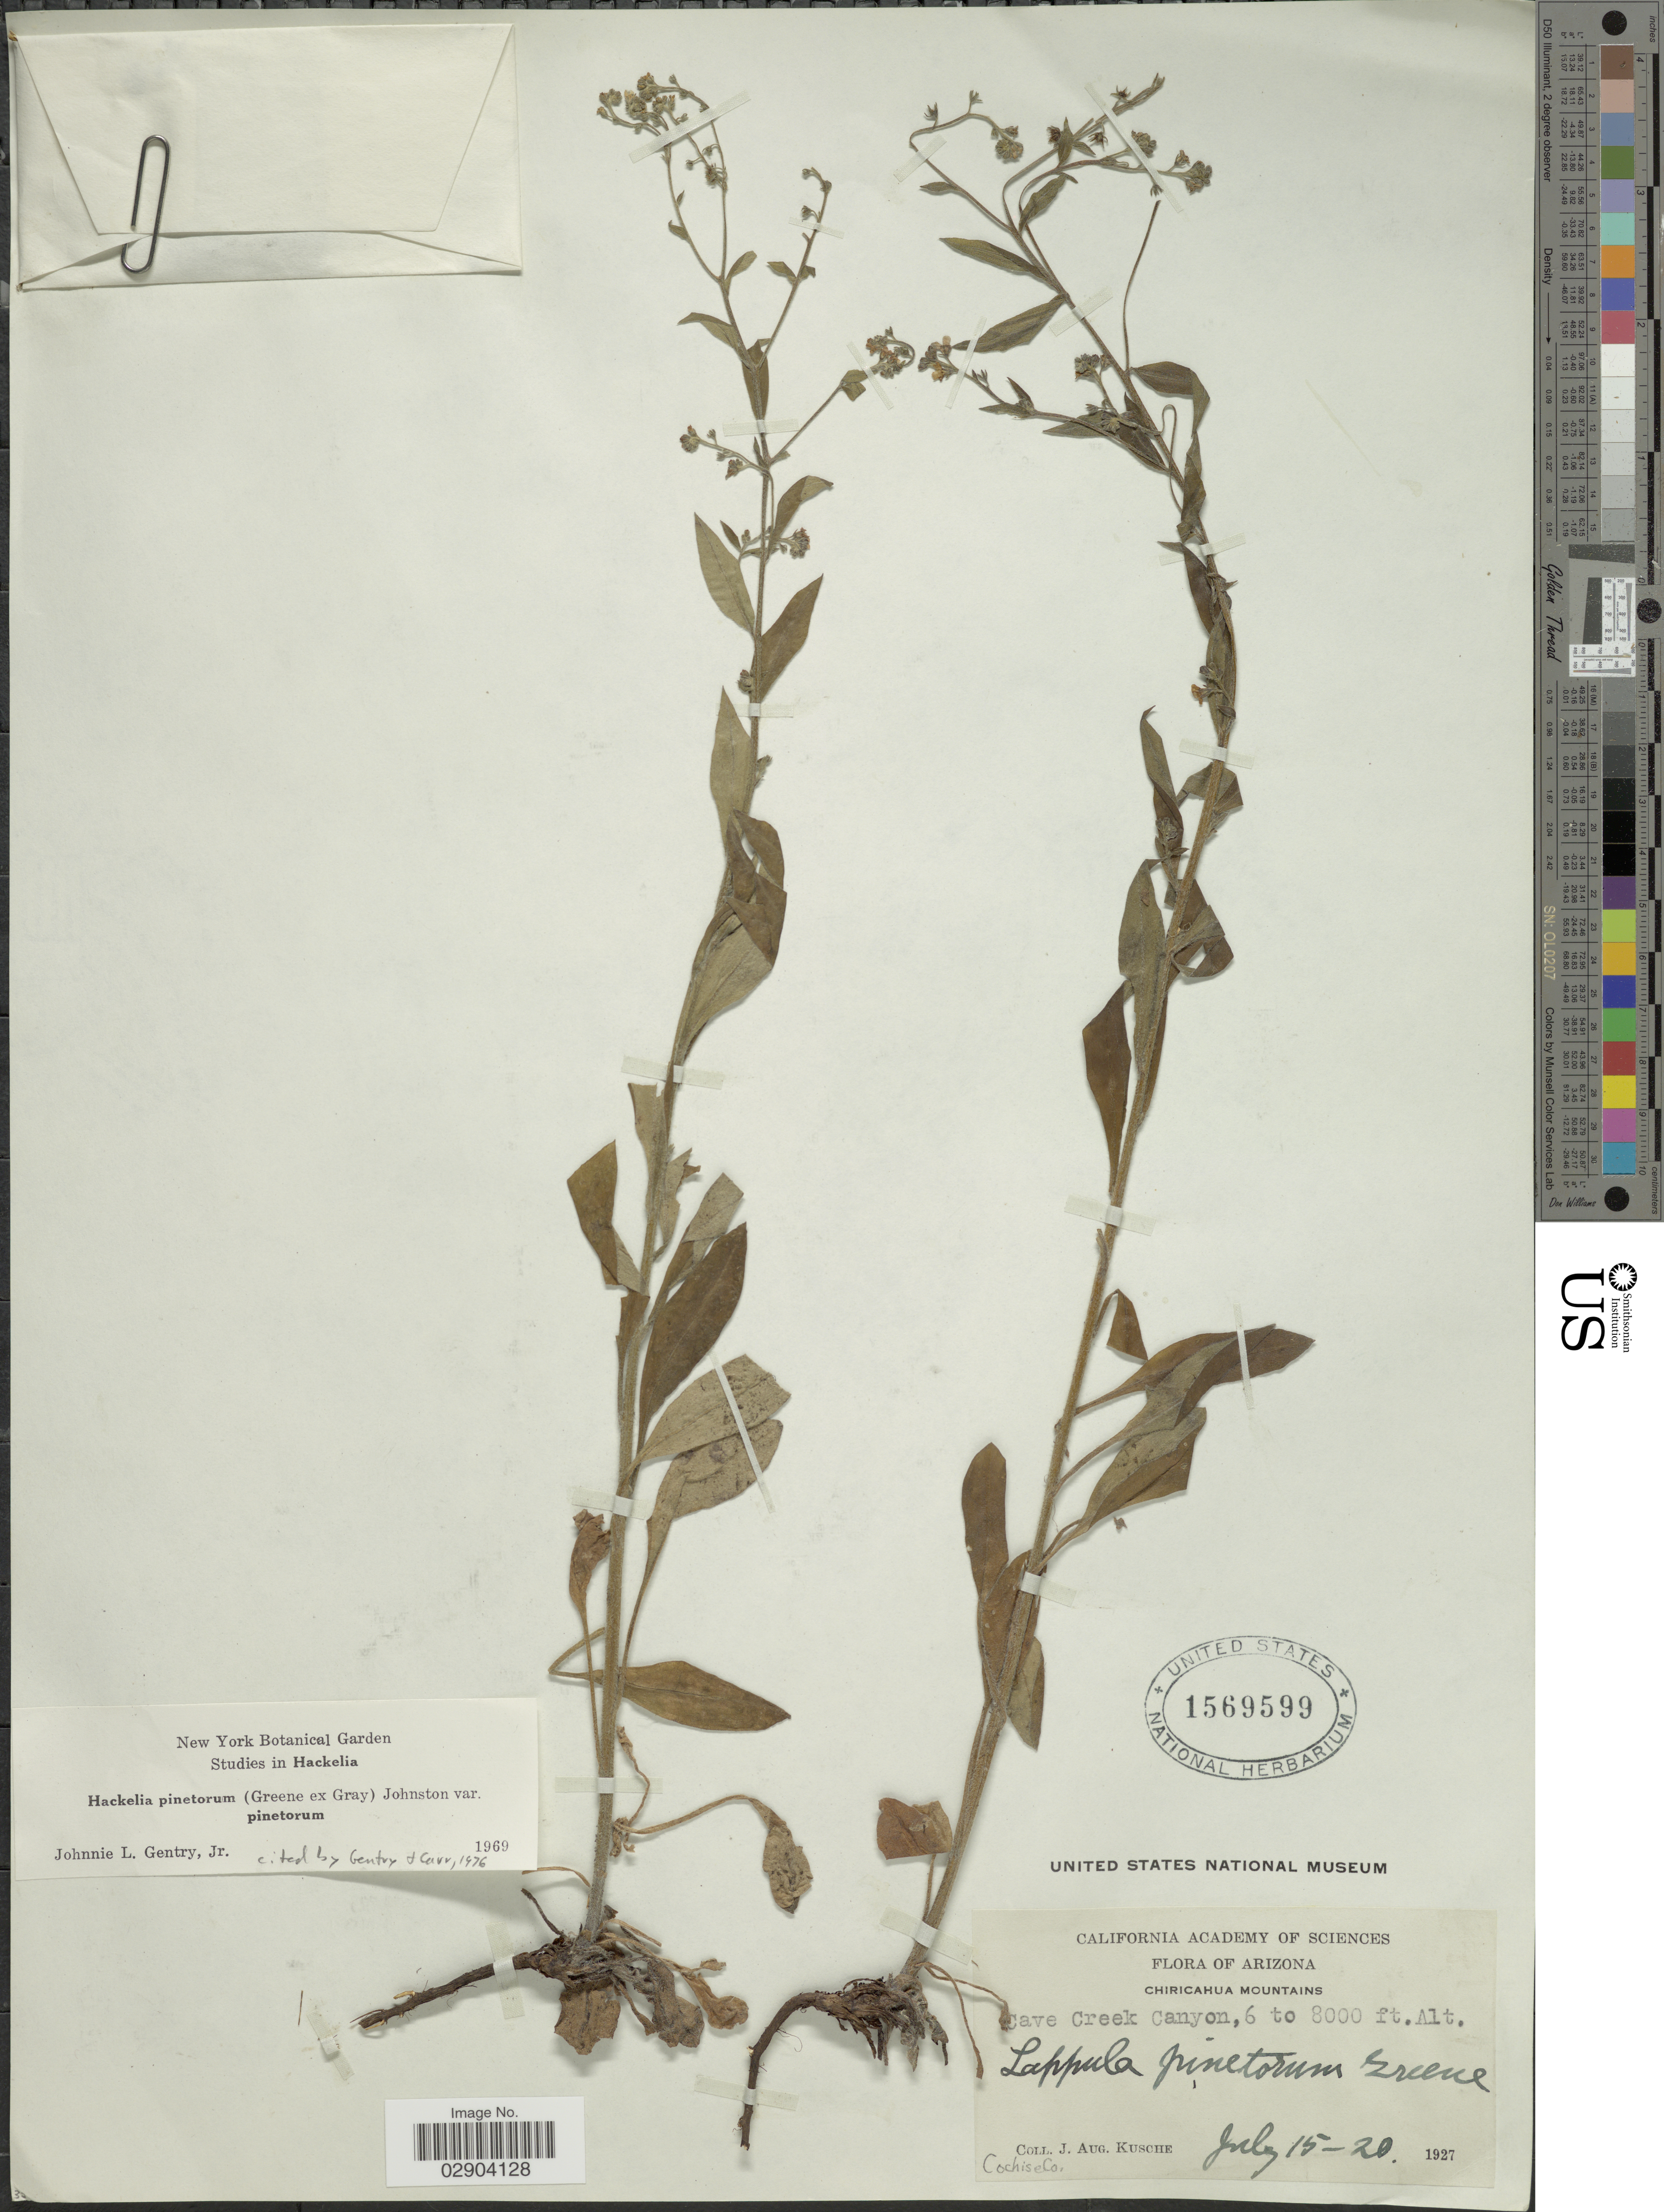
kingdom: Plantae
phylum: Tracheophyta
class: Magnoliopsida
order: Boraginales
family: Boraginaceae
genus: Hackelia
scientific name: Hackelia setosa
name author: I.M. Johnst.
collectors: J. Kusche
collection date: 1927-07-15/1927-07-20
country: United States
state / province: Arizona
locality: Chiricahua Mountains. Cave Creek Canyon. Cochise Co.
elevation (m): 1829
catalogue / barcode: US 1569599